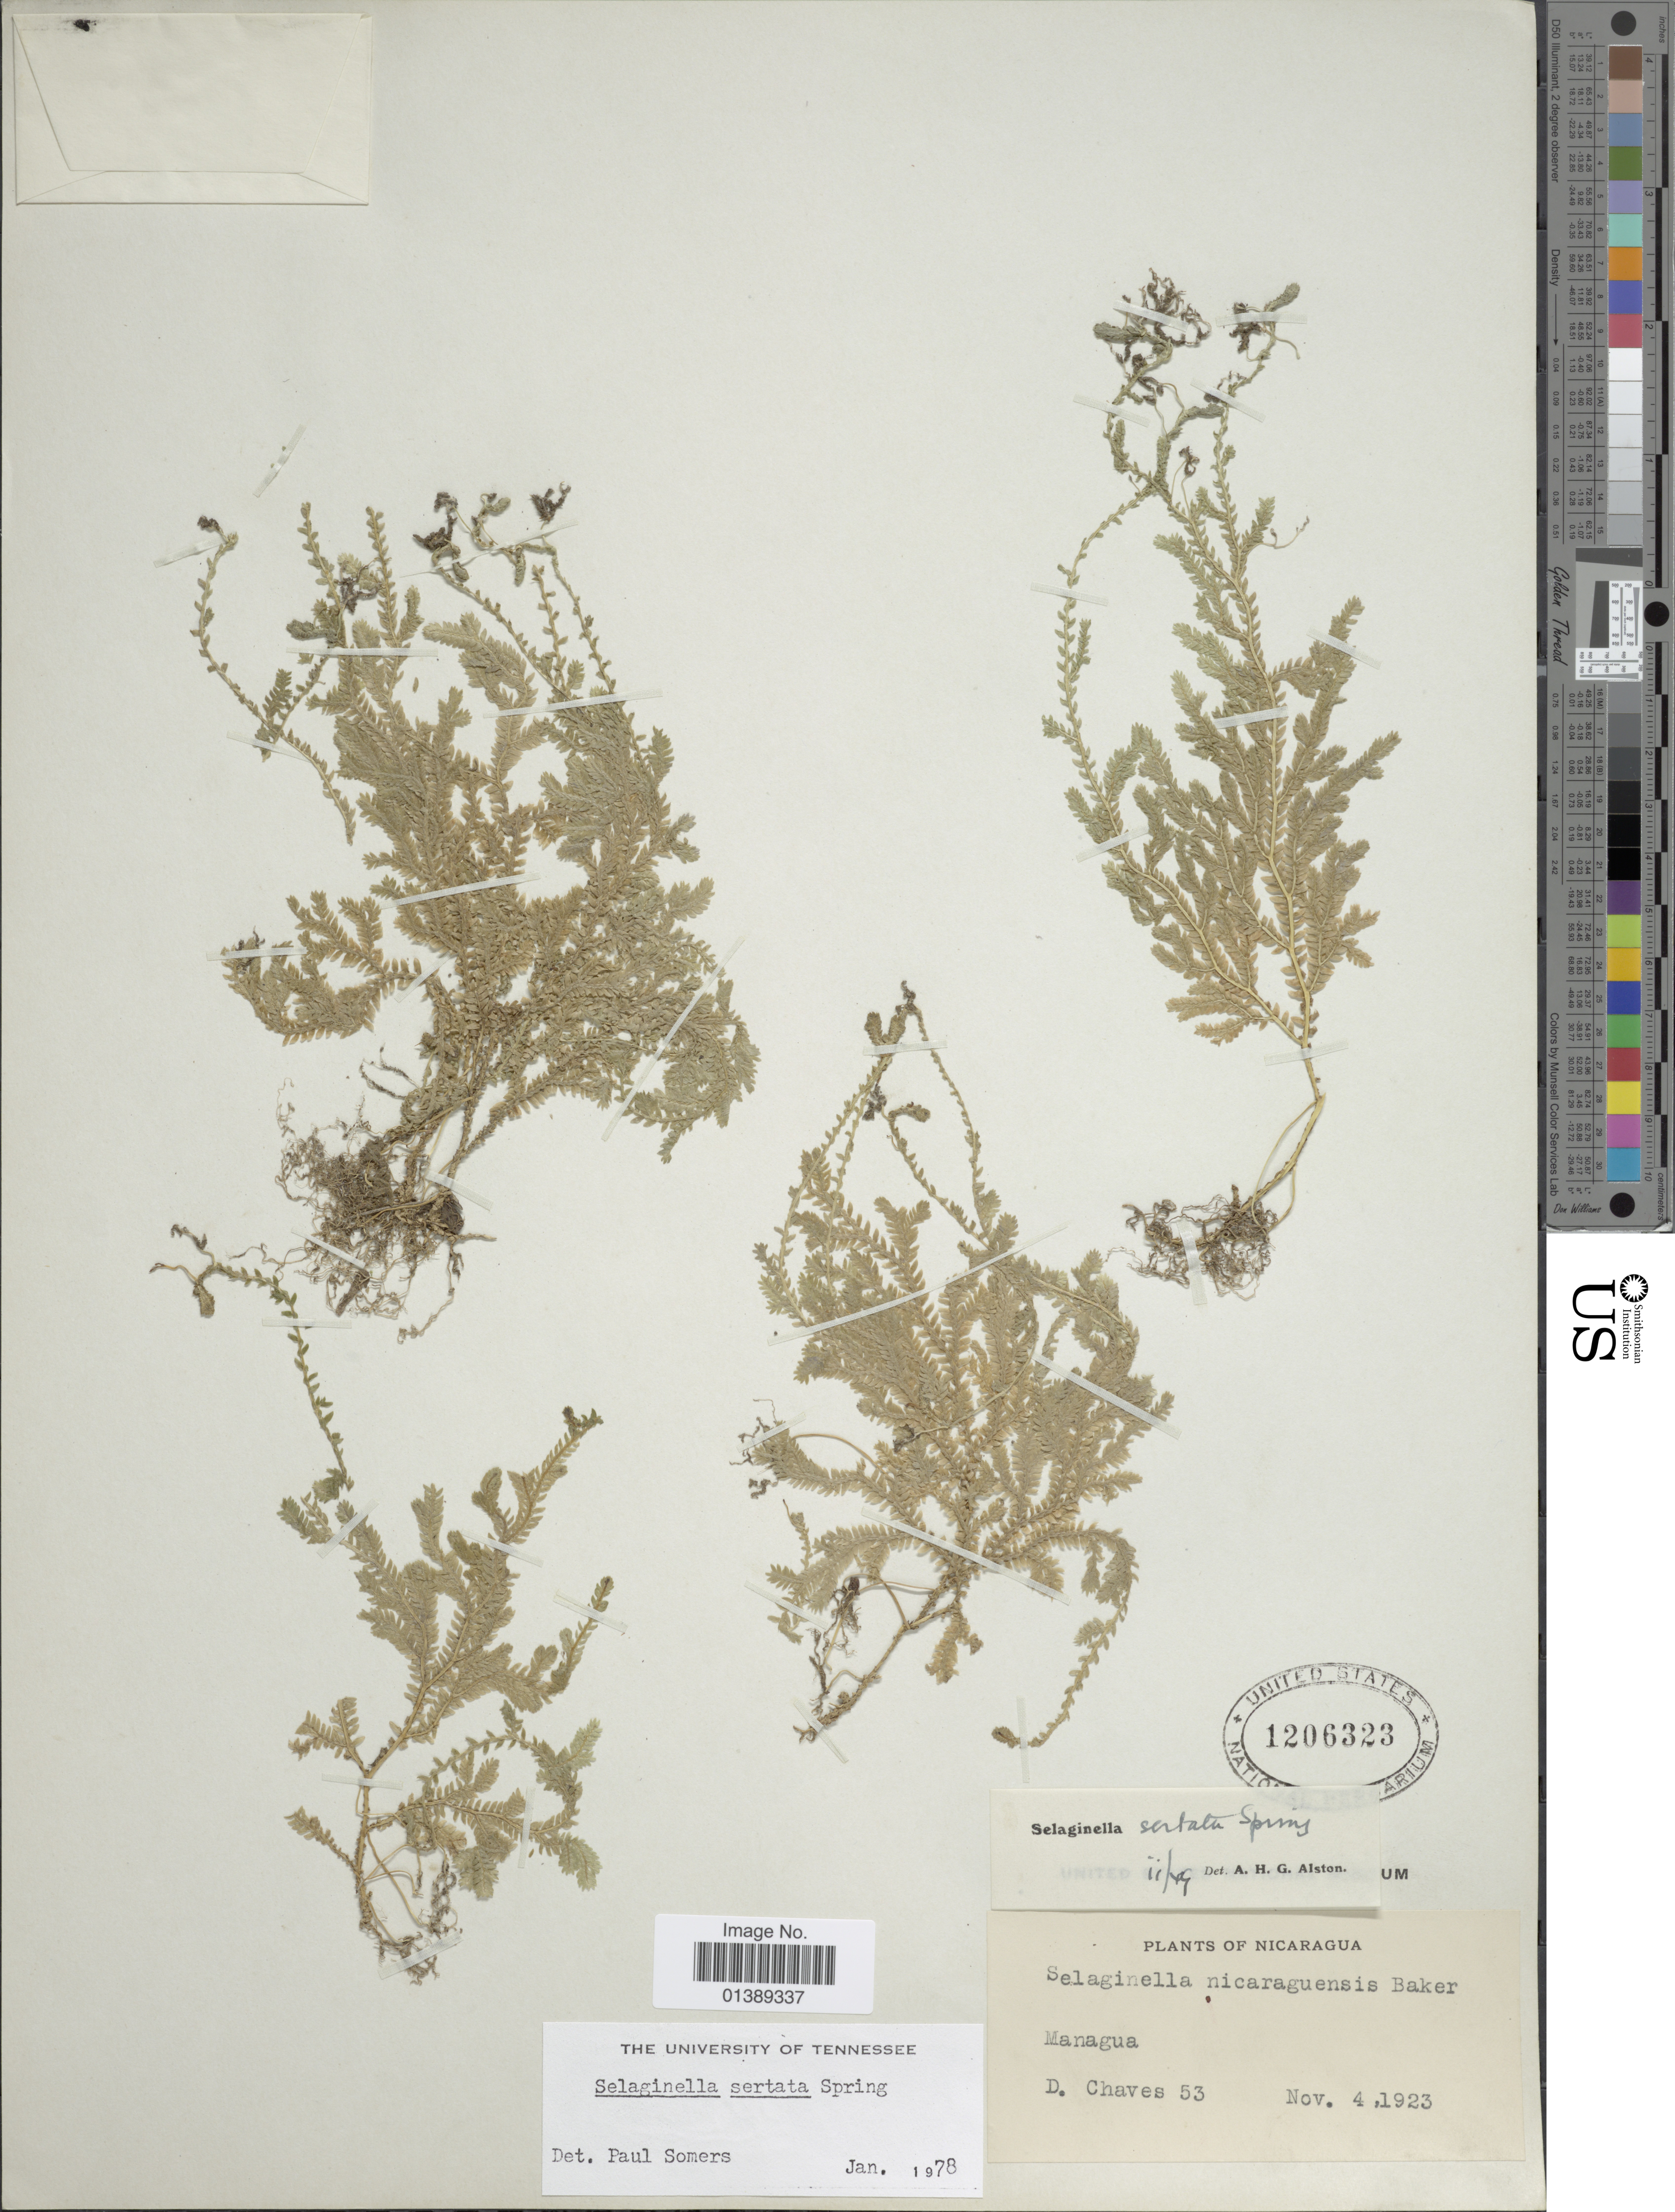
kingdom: Plantae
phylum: Tracheophyta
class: Lycopodiopsida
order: Selaginellales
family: Selaginellaceae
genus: Selaginella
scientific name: Selaginella sertata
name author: Spring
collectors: D. Chaves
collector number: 53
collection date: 1923-11-04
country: Nicaragua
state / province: Managua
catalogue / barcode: US 1206323